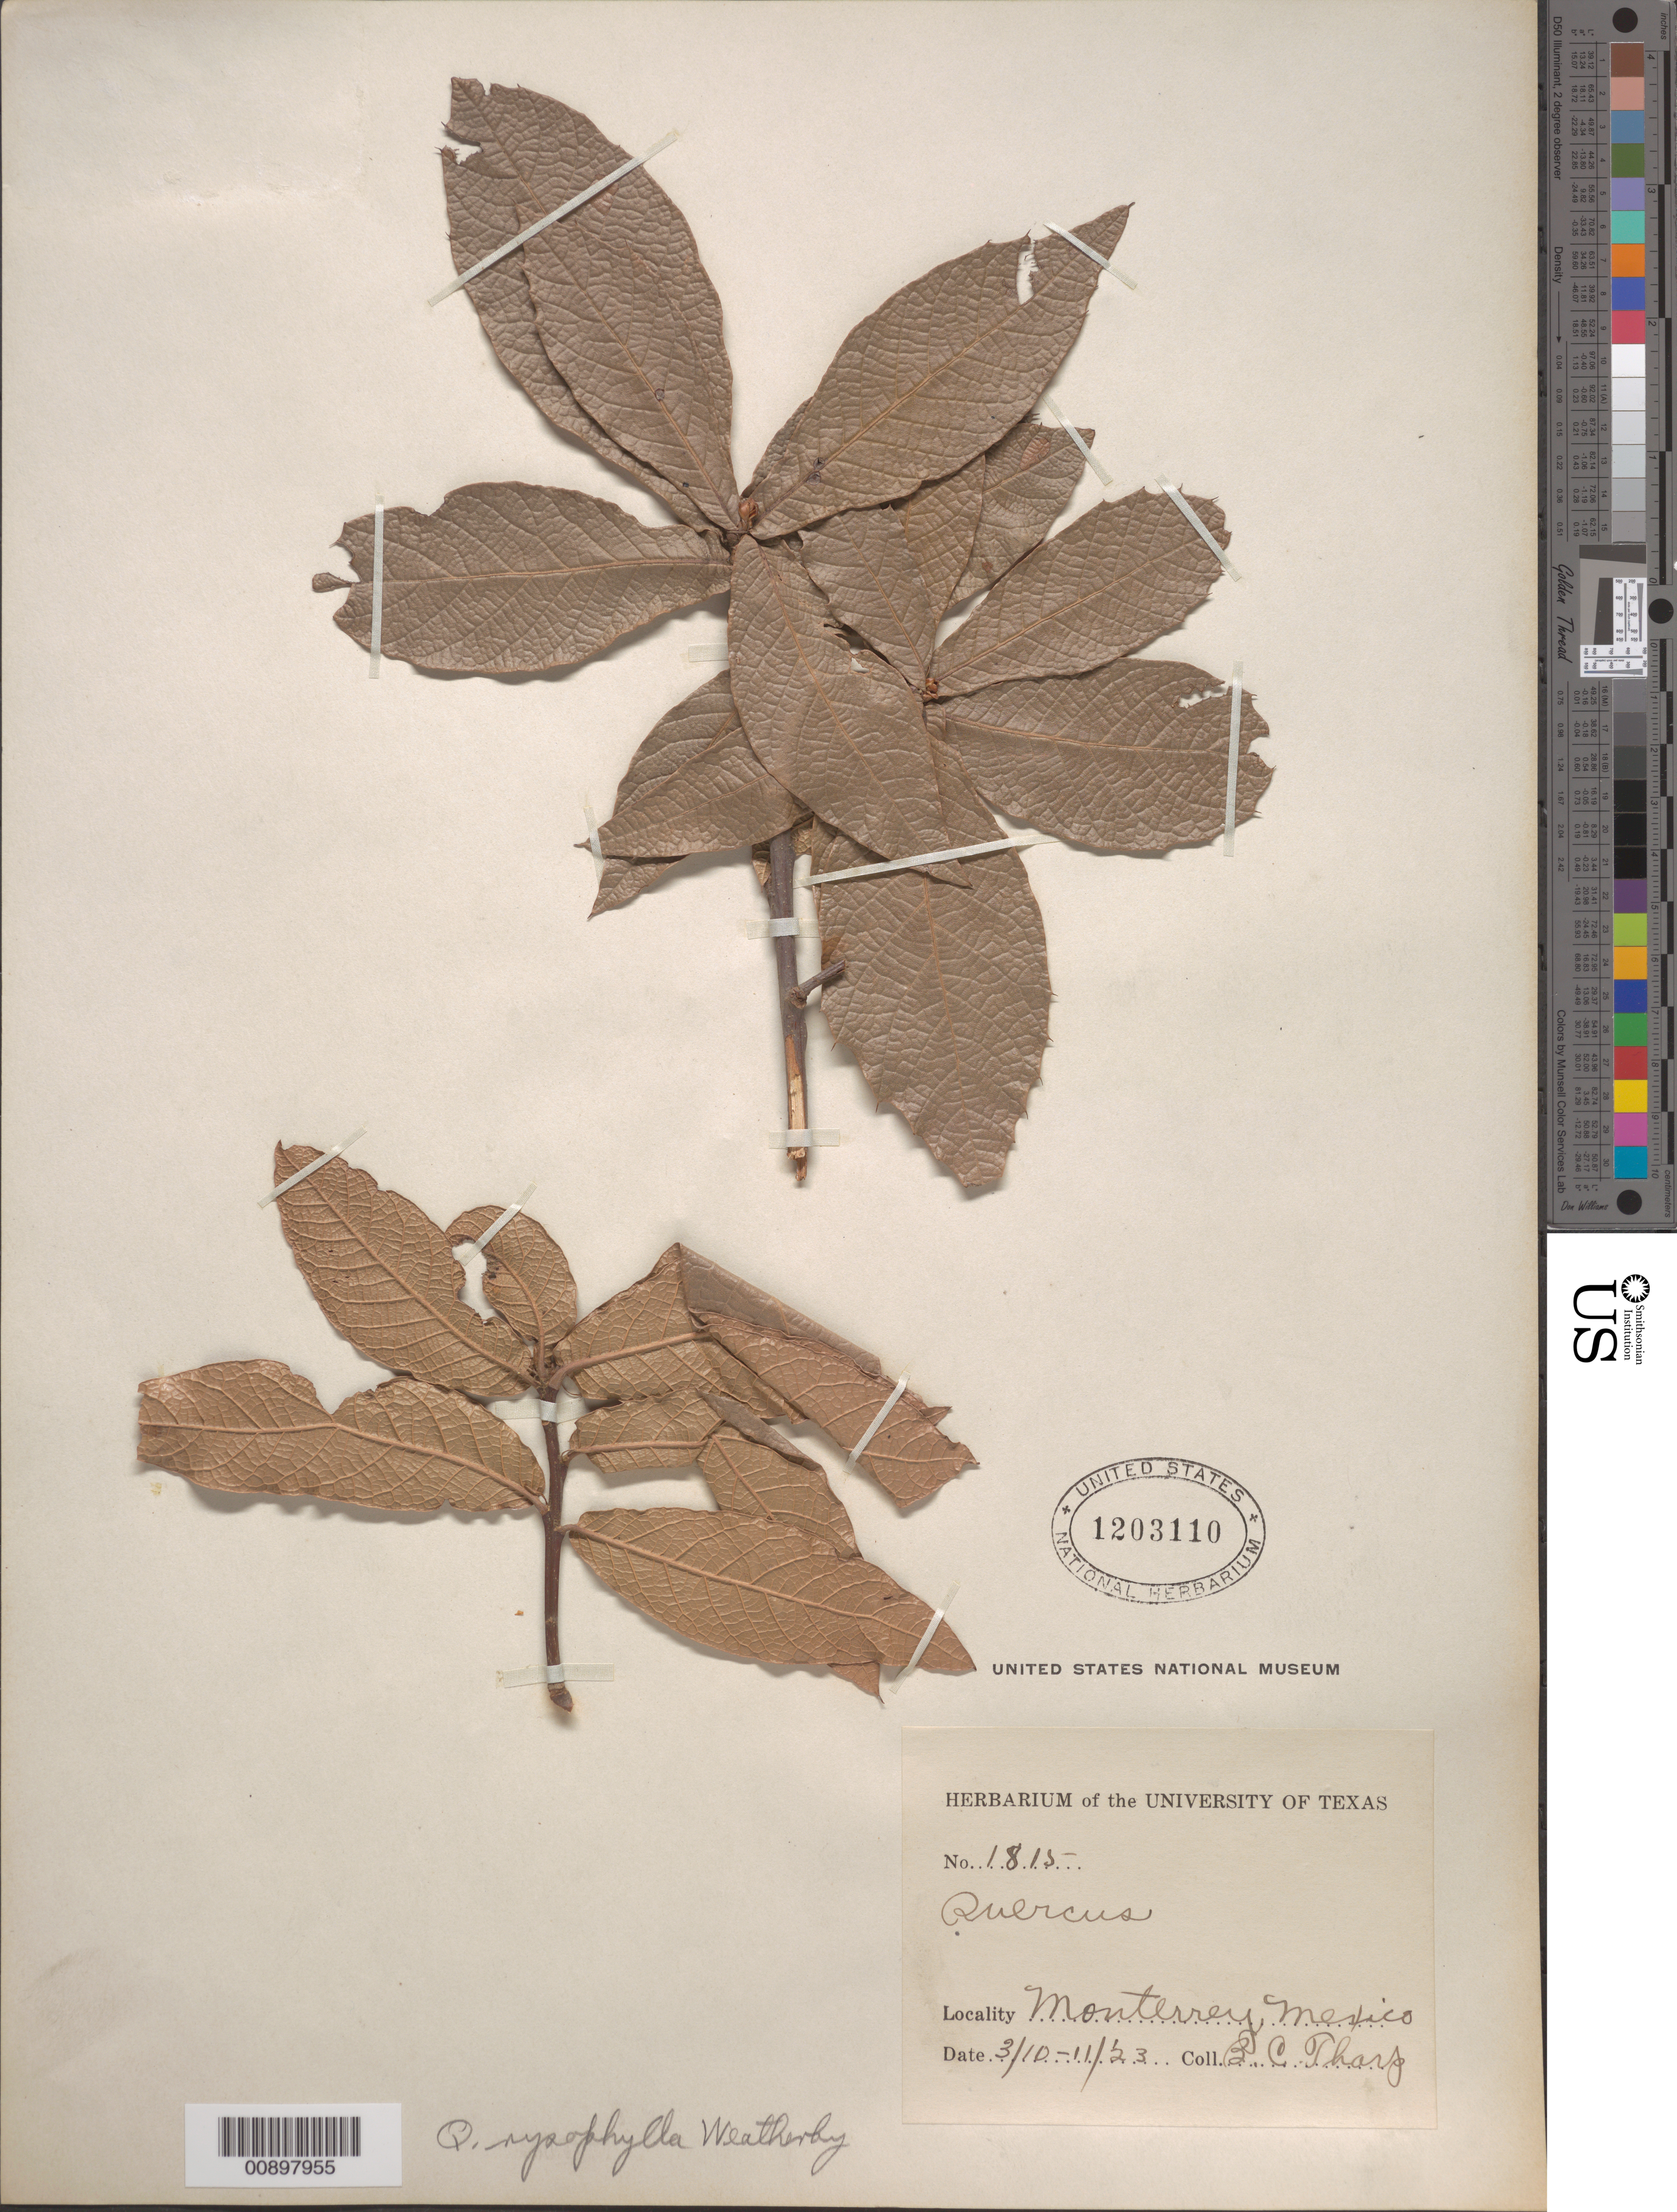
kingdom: Plantae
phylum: Tracheophyta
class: Magnoliopsida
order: Fagales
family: Fagaceae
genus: Quercus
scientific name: Quercus rysophylla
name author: Weath.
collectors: B. C. Tharp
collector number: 1815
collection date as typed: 10 Mar 1923 to 11 Mar 1923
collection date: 1923-03-10/1923-03-11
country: Mexico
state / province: Nuevo León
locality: Monterrey.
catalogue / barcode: US 1203110